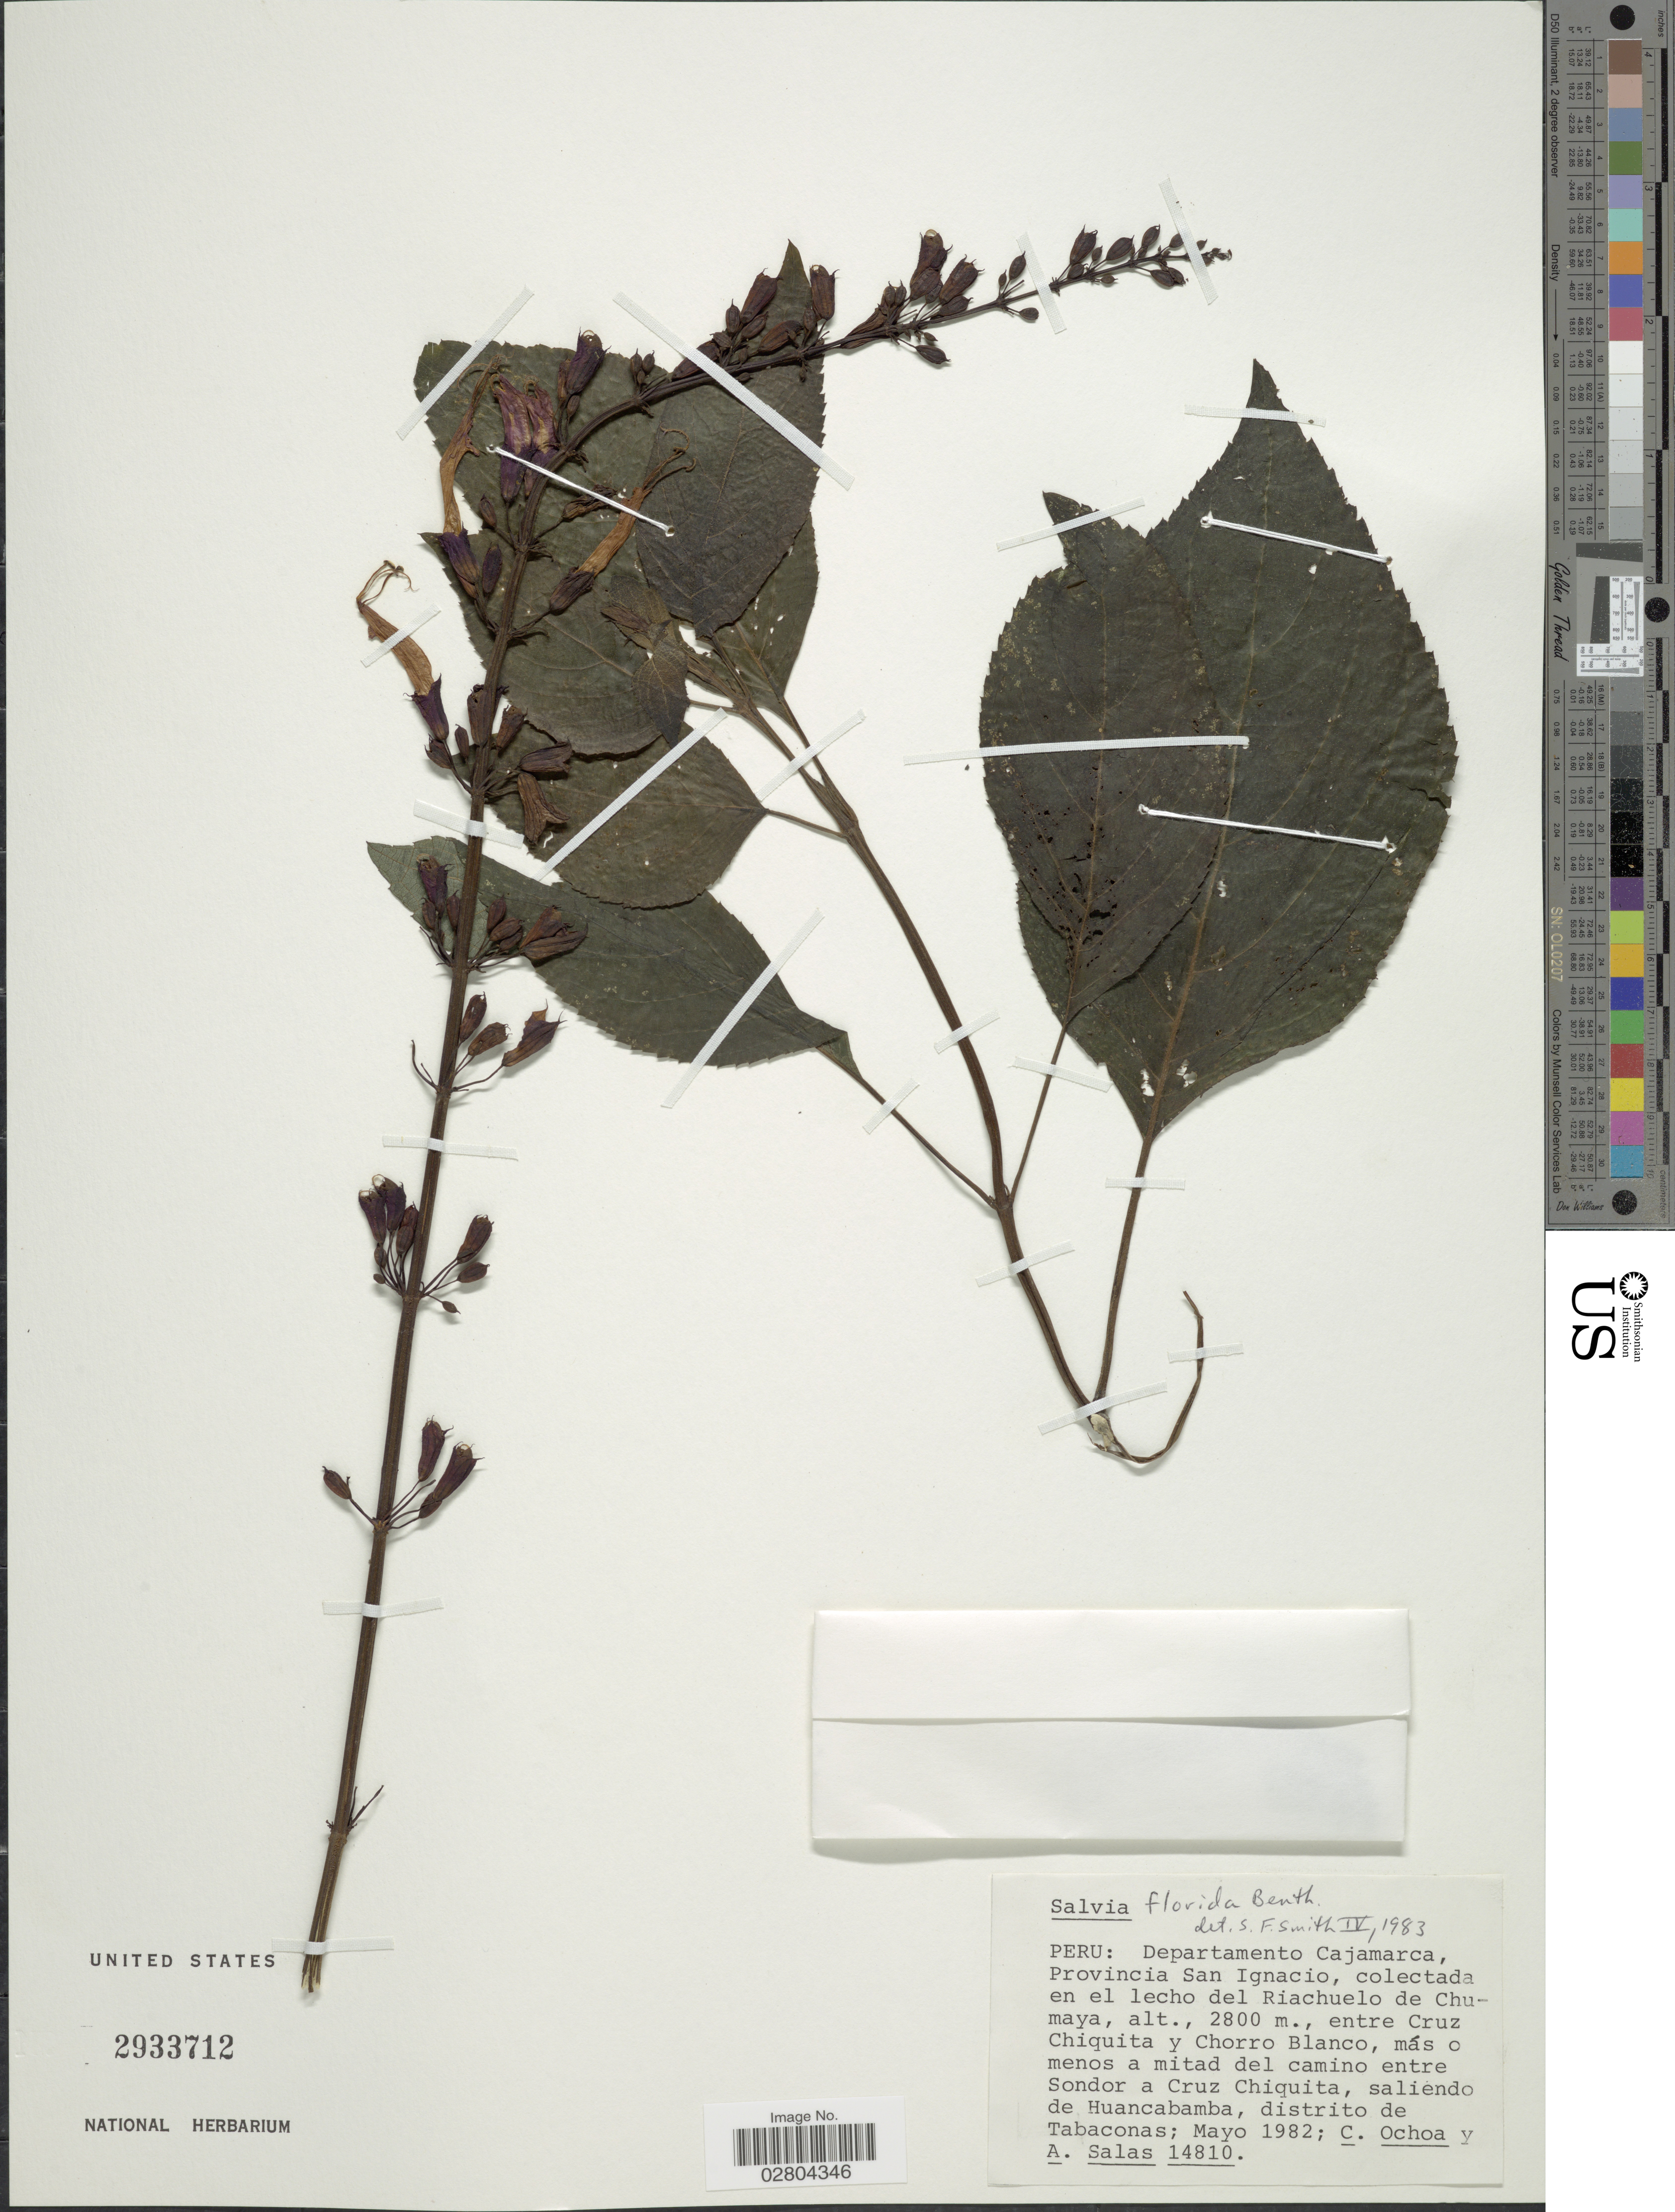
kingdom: Plantae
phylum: Tracheophyta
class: Magnoliopsida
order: Lamiales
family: Lamiaceae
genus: Salvia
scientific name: Salvia florida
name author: Benth.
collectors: C. Ochoa & A. Salas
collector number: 14810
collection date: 1982-05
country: Peru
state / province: Cajamarca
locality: Departamento Cajamarca, Provincia San Ignacio, colectada en el lecho del Riachuelo de Chumaya. Entre Cruz Chiquita y Chorro Blanco, más o menos a mitad del camino entre Sondor a Cruz Chiquita, saliendo de Huancabamba, distrito de Tabaconas.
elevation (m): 2800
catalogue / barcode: US 2933712